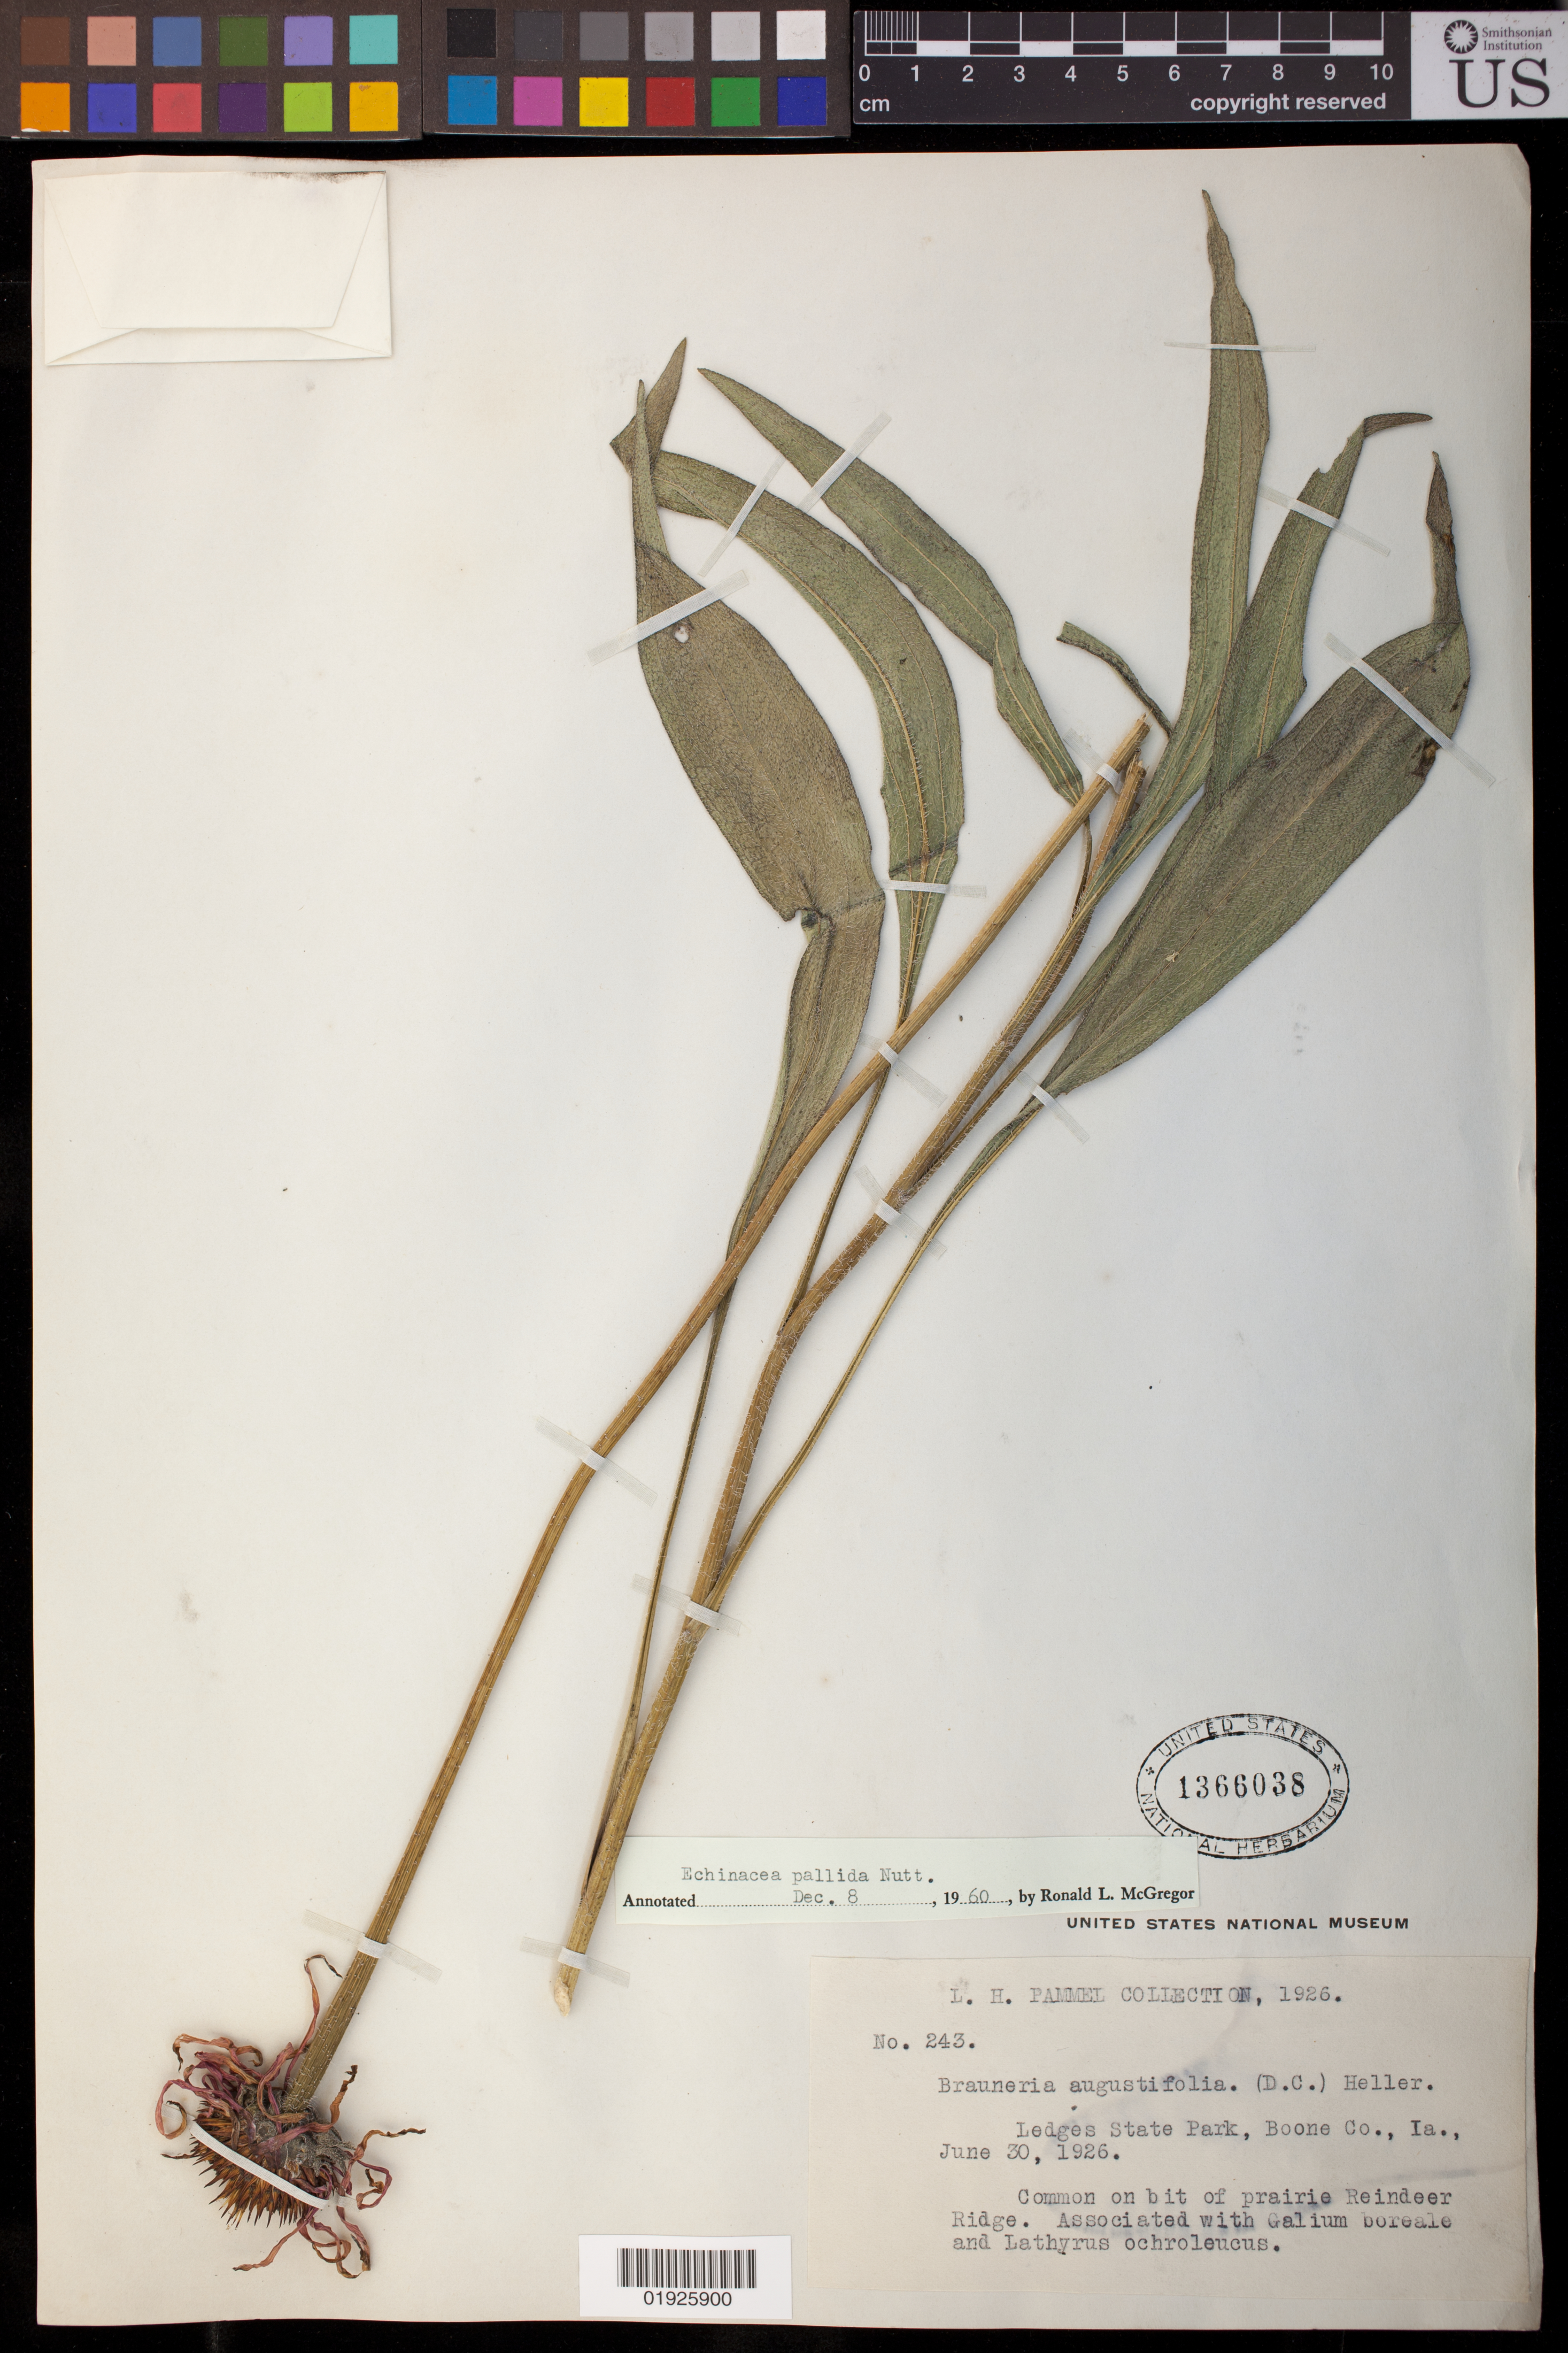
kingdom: Plantae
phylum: Tracheophyta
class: Magnoliopsida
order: Asterales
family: Asteraceae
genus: Echinacea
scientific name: Echinacea pallida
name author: (Nutt.) Nutt.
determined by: McGregor, R. L.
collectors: L. Pammel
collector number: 243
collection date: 1926-06-30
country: United States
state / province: Iowa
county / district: Boone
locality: Ledges State Park. Reindeer Ridge.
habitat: Prairie.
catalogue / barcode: US 1366038